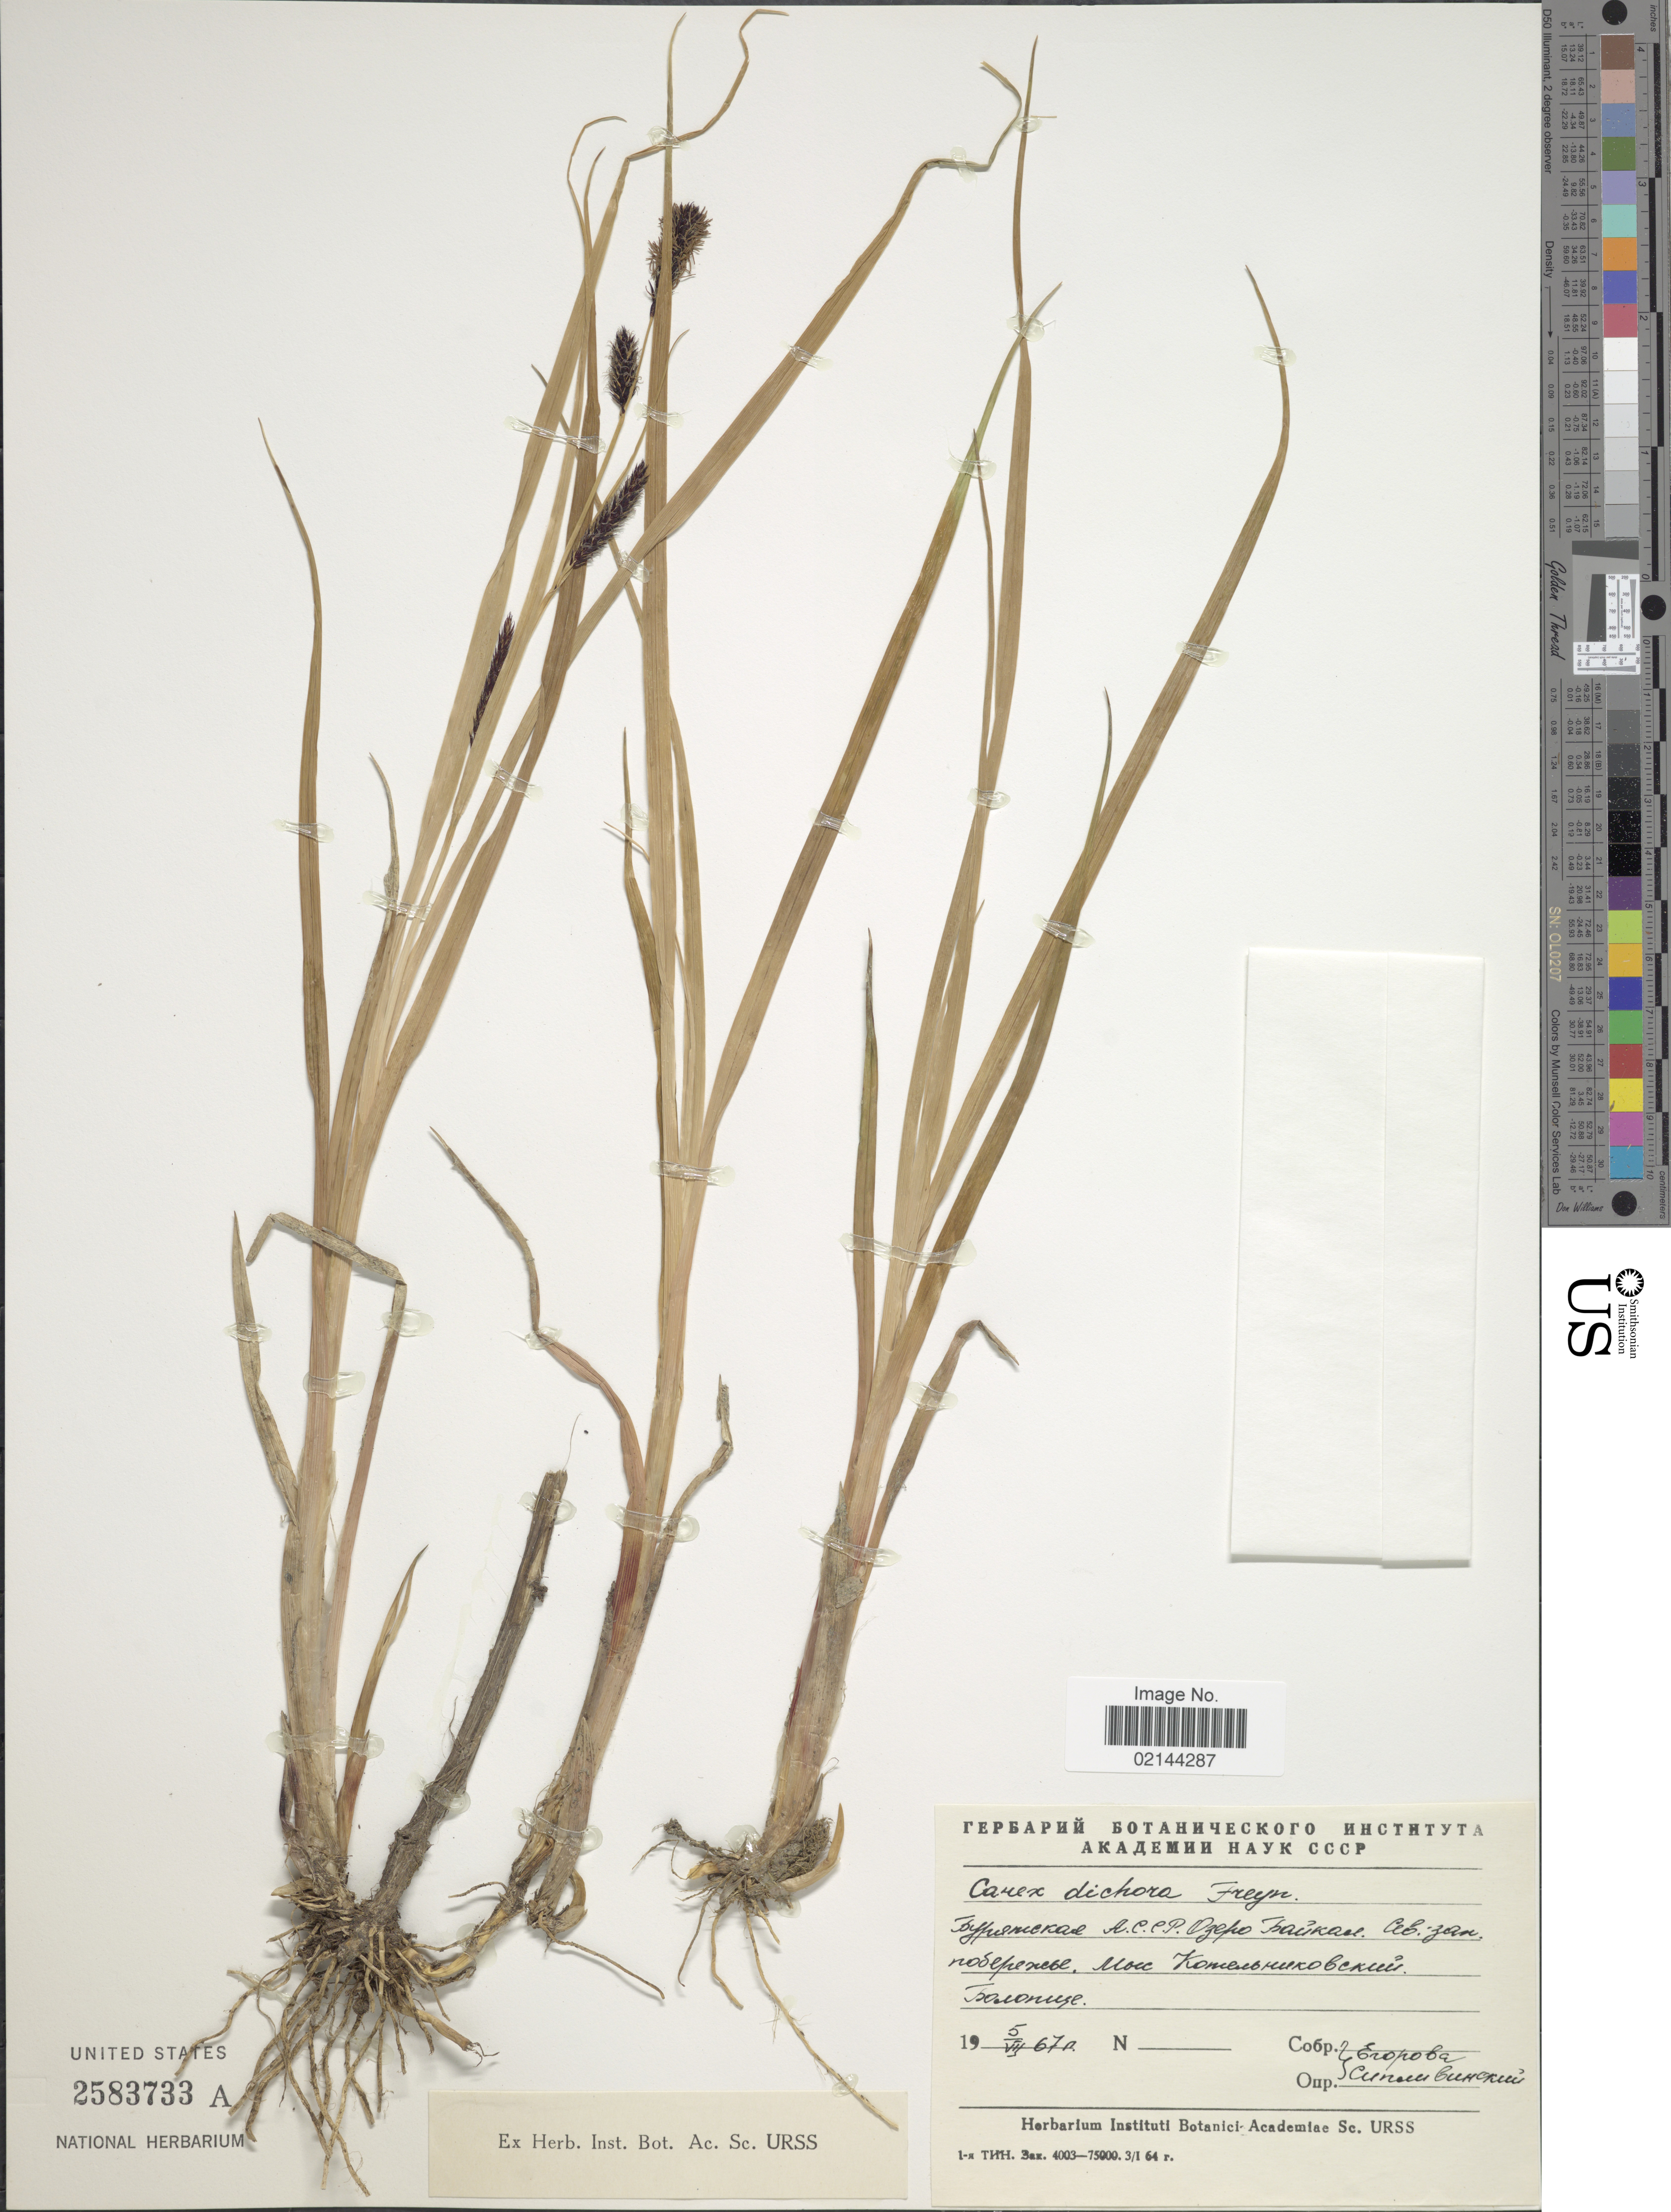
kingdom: Plantae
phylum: Tracheophyta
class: Liliopsida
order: Poales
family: Cyperaceae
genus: Carex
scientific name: Carex dichroa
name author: Freyn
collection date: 1967-07-05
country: U.S.S.R.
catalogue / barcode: US 2583733A